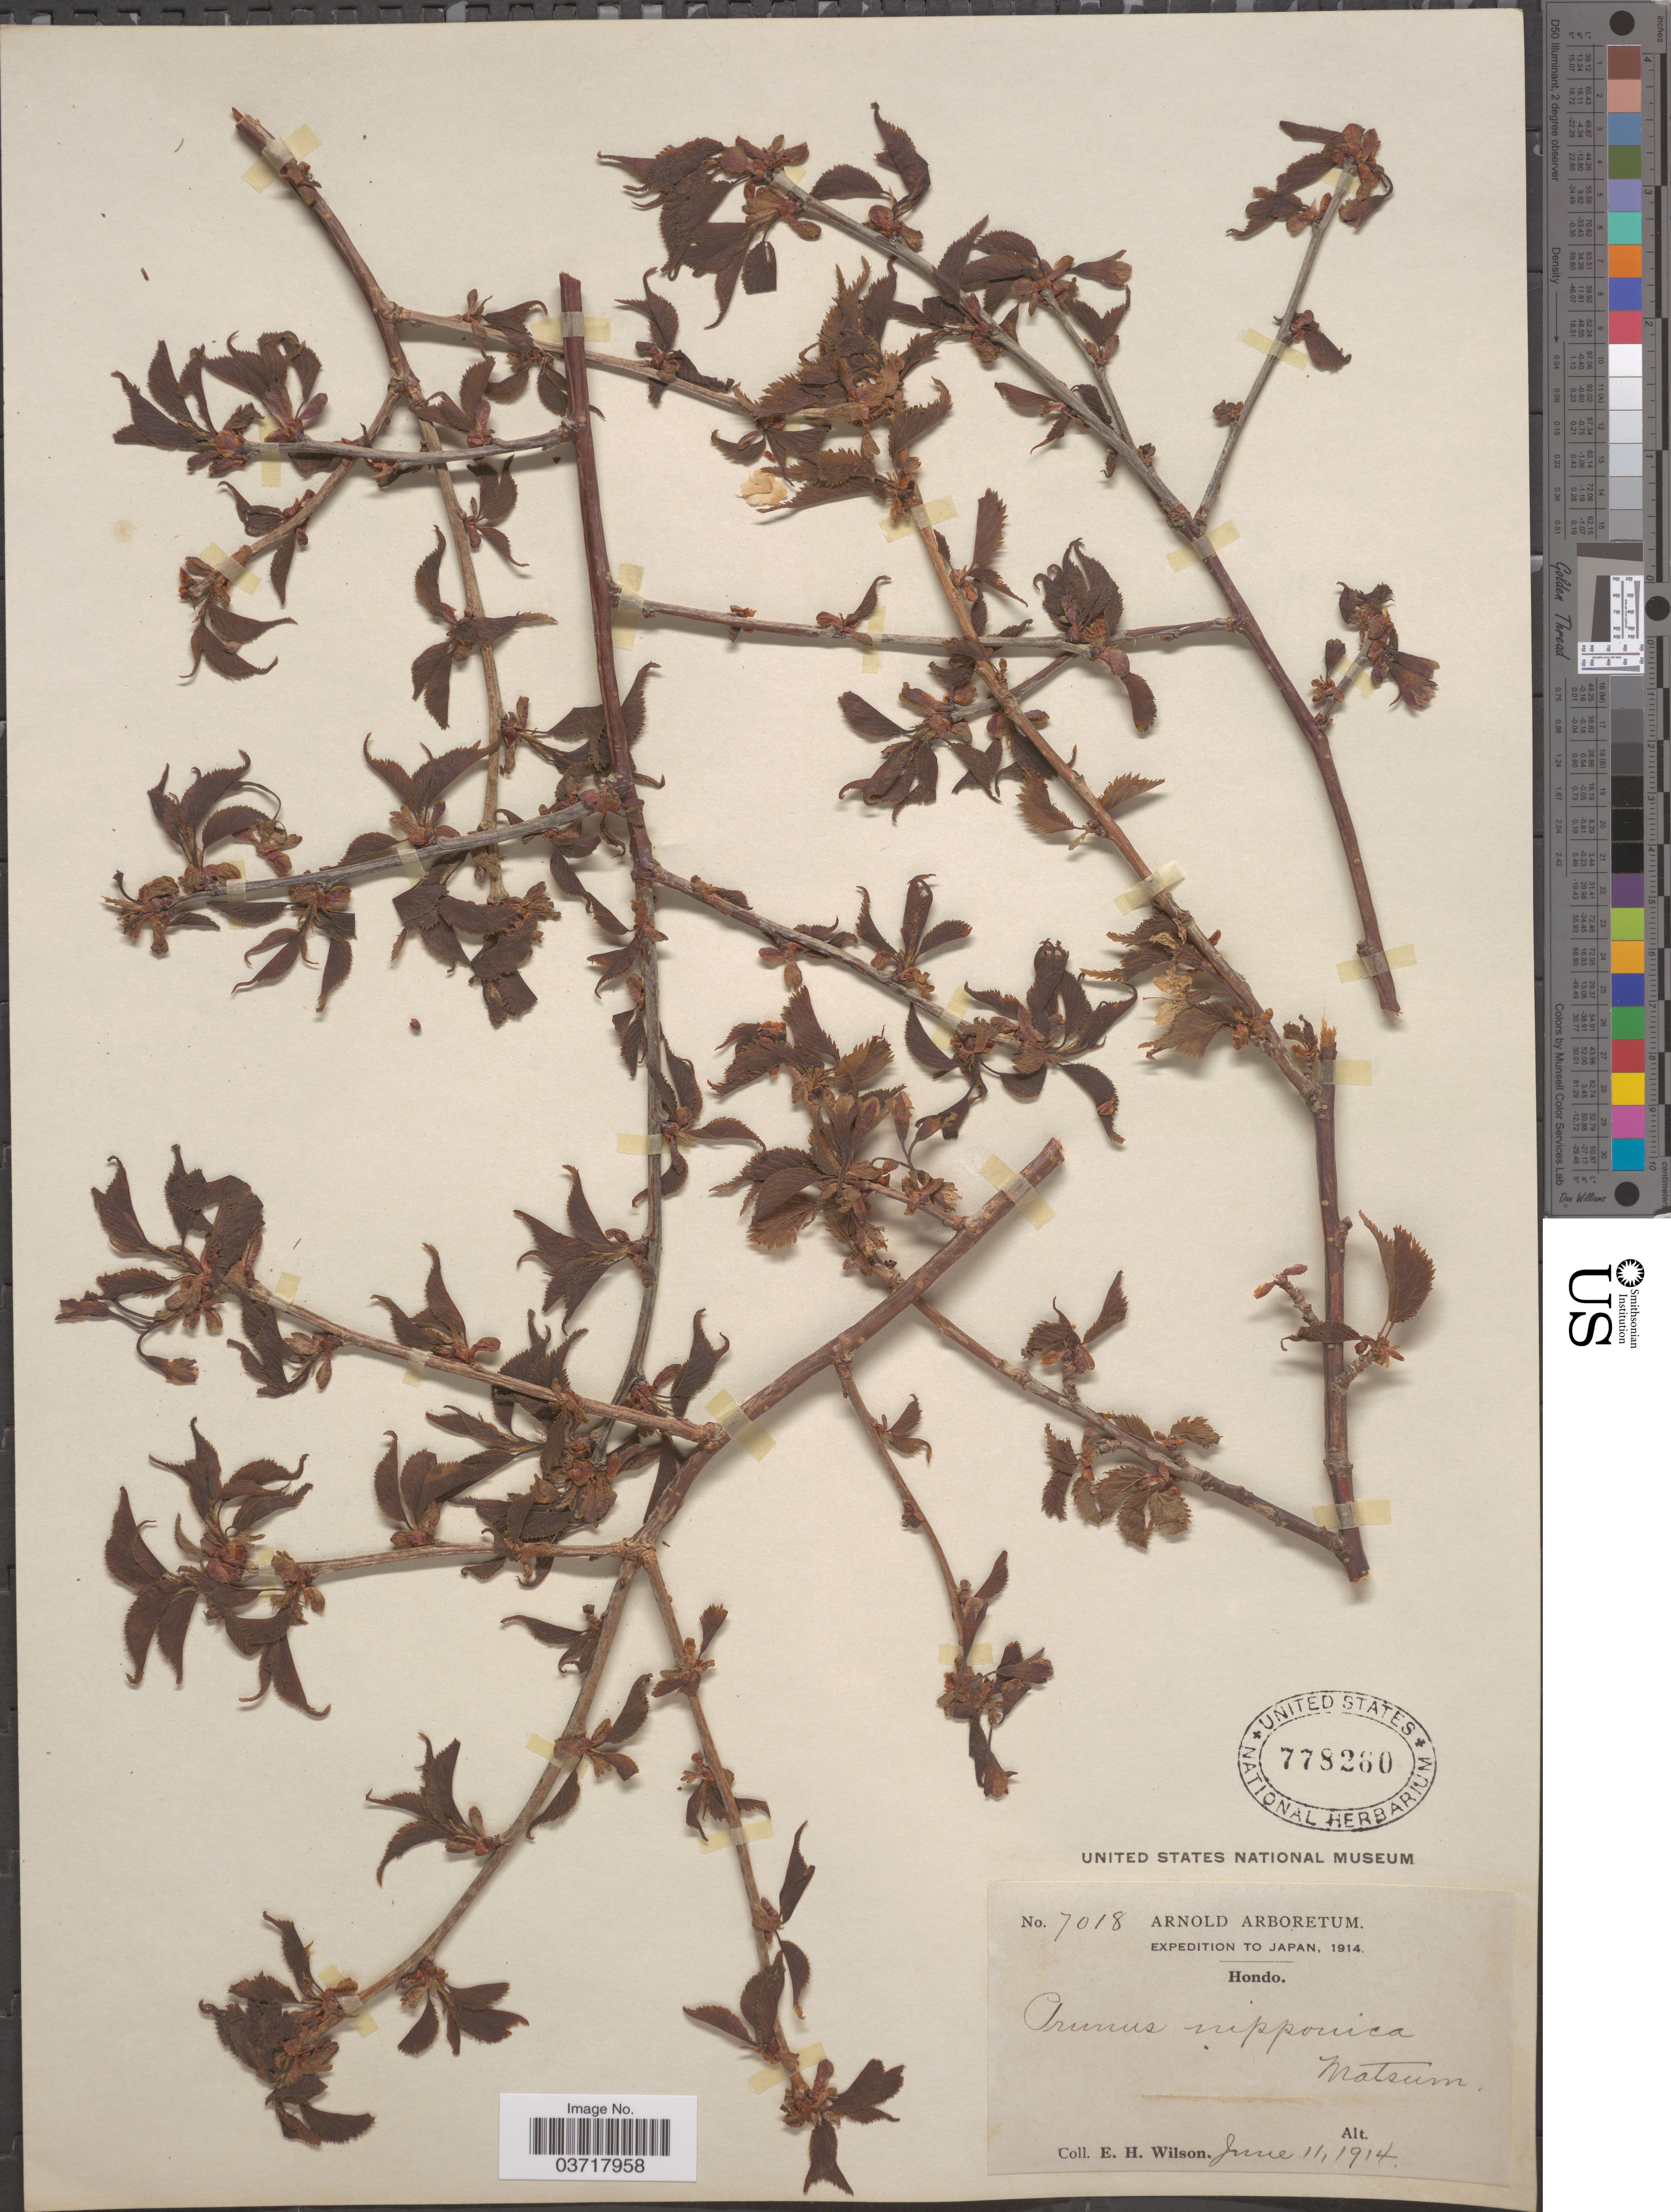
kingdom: Plantae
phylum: Tracheophyta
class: Magnoliopsida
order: Rosales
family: Rosaceae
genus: Prunus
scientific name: Prunus nipponica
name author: Matsum.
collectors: E. Wilson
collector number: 7018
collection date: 1914-06-11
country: Japan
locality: Hondo.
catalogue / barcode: US 778260